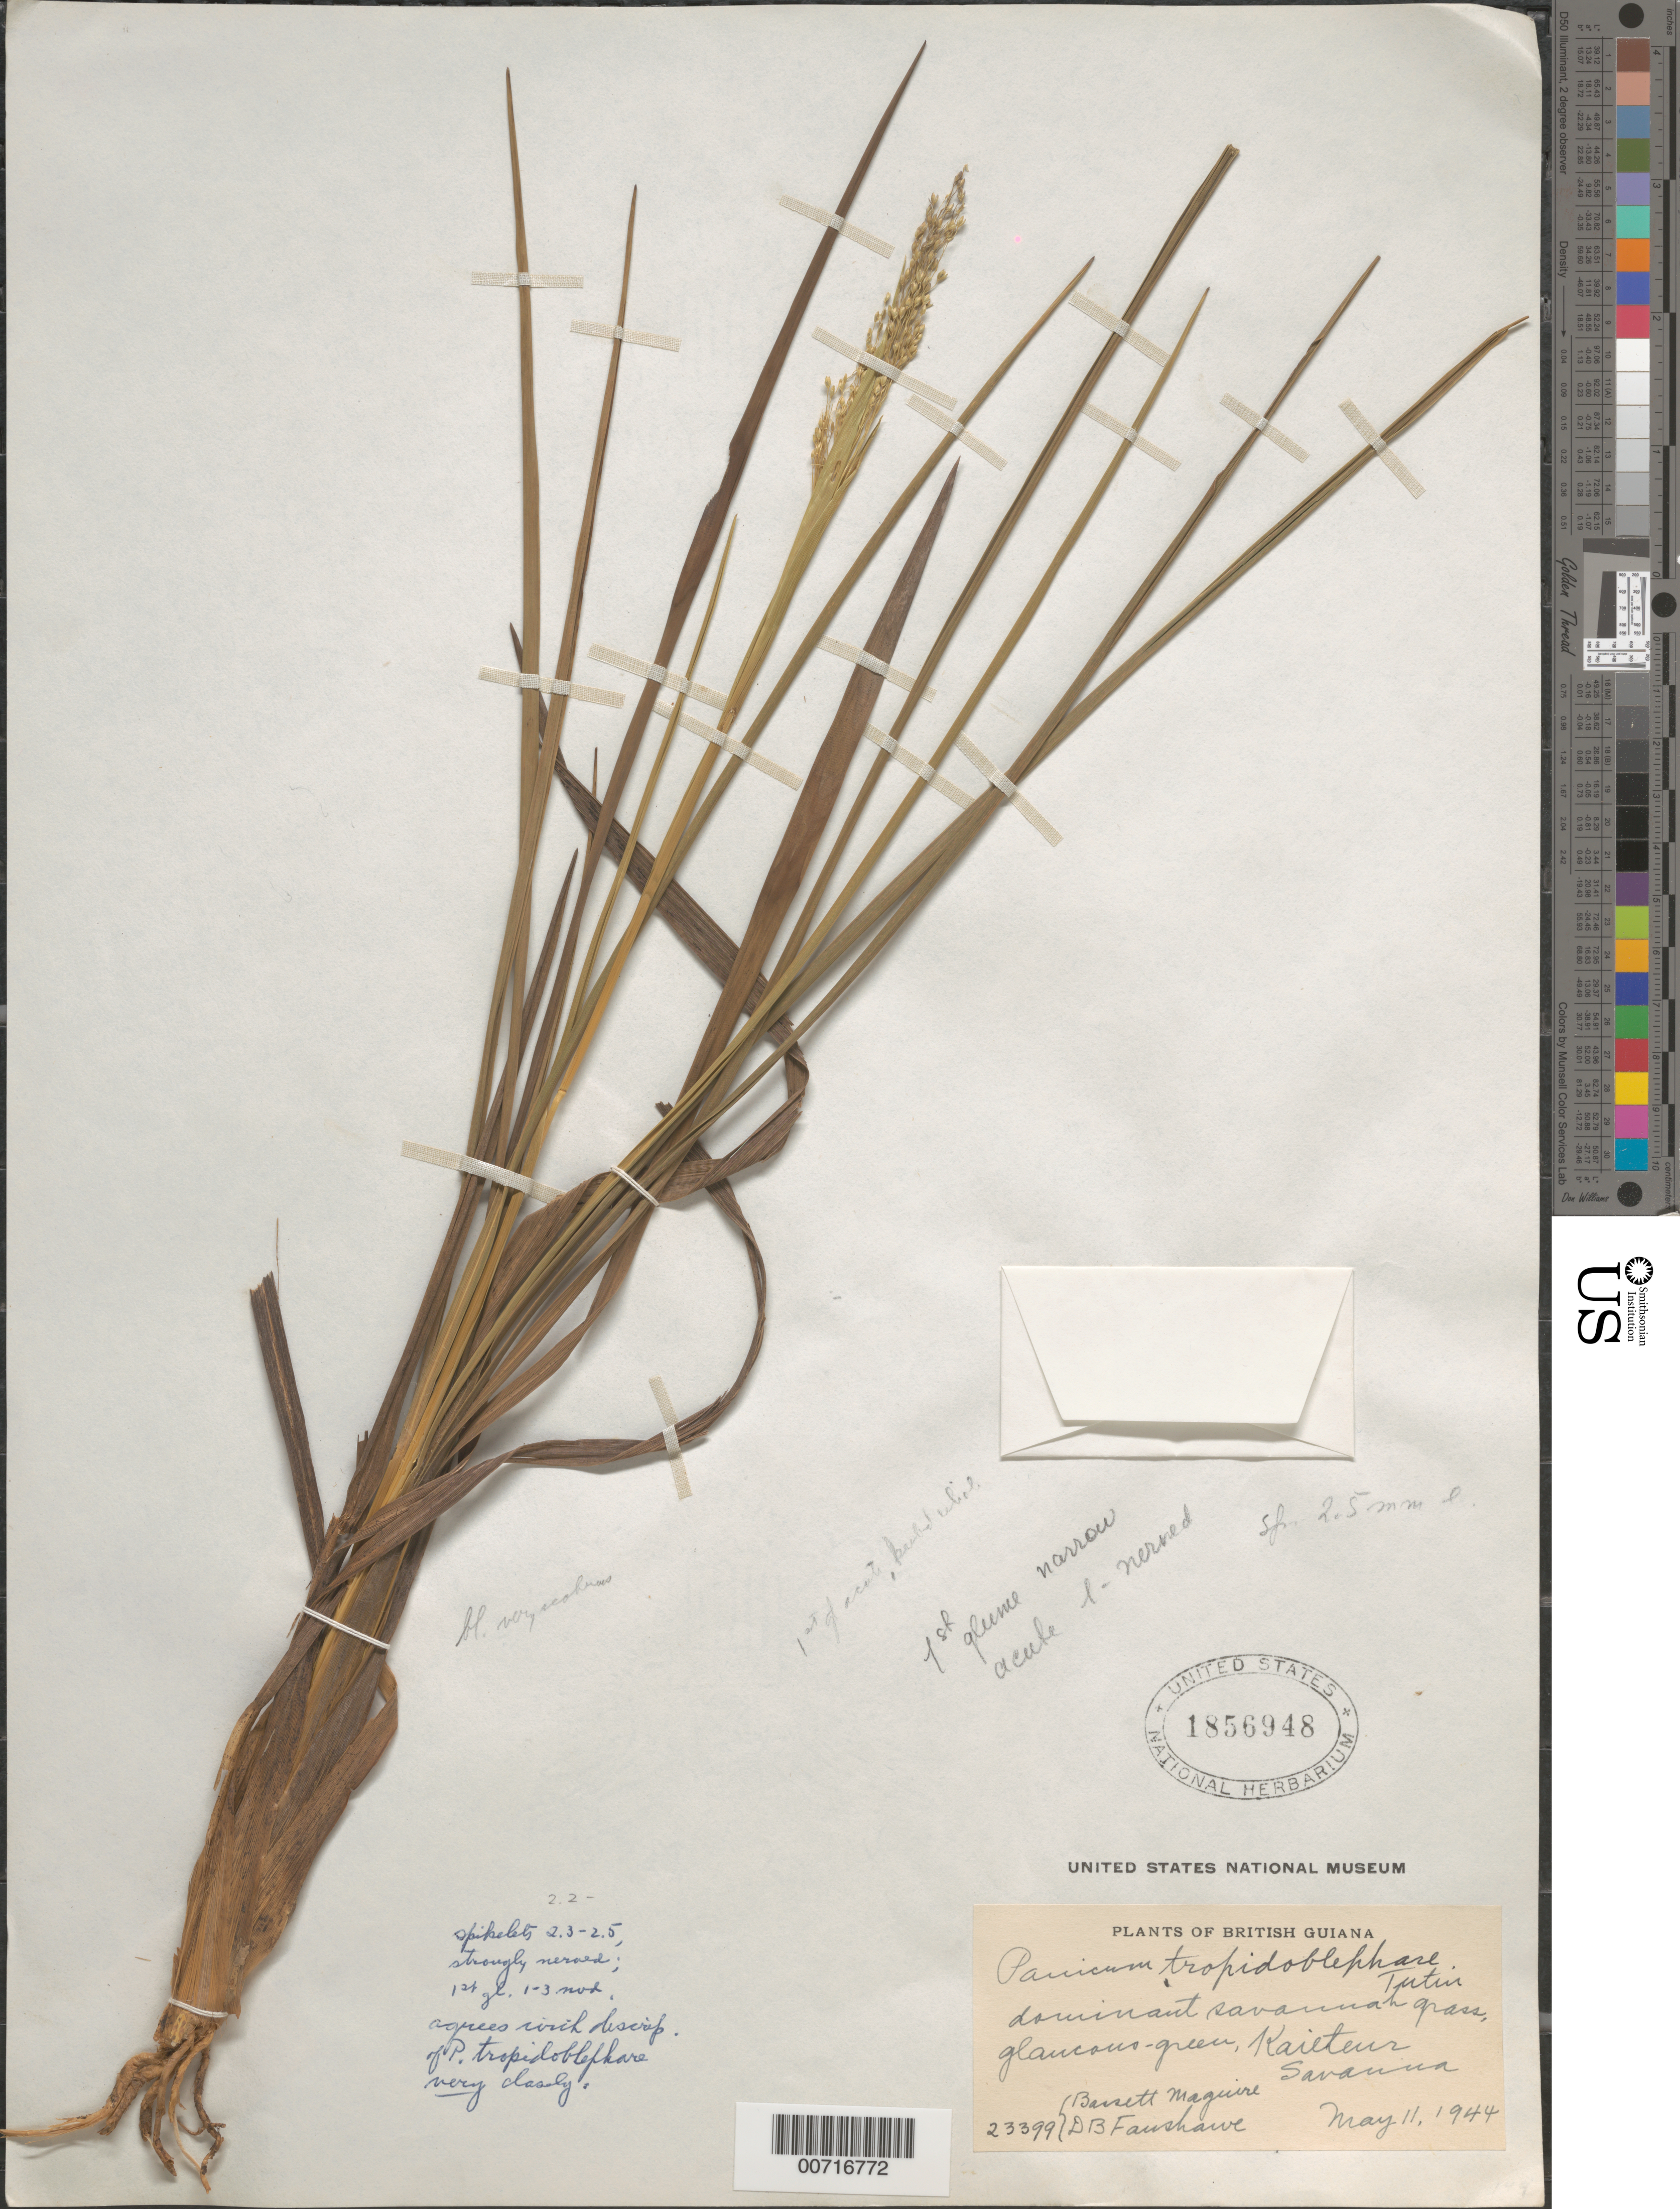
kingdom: Plantae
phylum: Tracheophyta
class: Liliopsida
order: Poales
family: Poaceae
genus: Panicum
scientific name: Panicum tropidoblephare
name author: Tutin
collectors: B. Maguire & D. B. Fanshawe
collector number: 23399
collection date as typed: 11-May-44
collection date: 1944-05-11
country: Guyana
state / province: Potaro-Siparuni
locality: Kaieteur Plateau, Potaro River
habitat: Savanna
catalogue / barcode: US 1856948